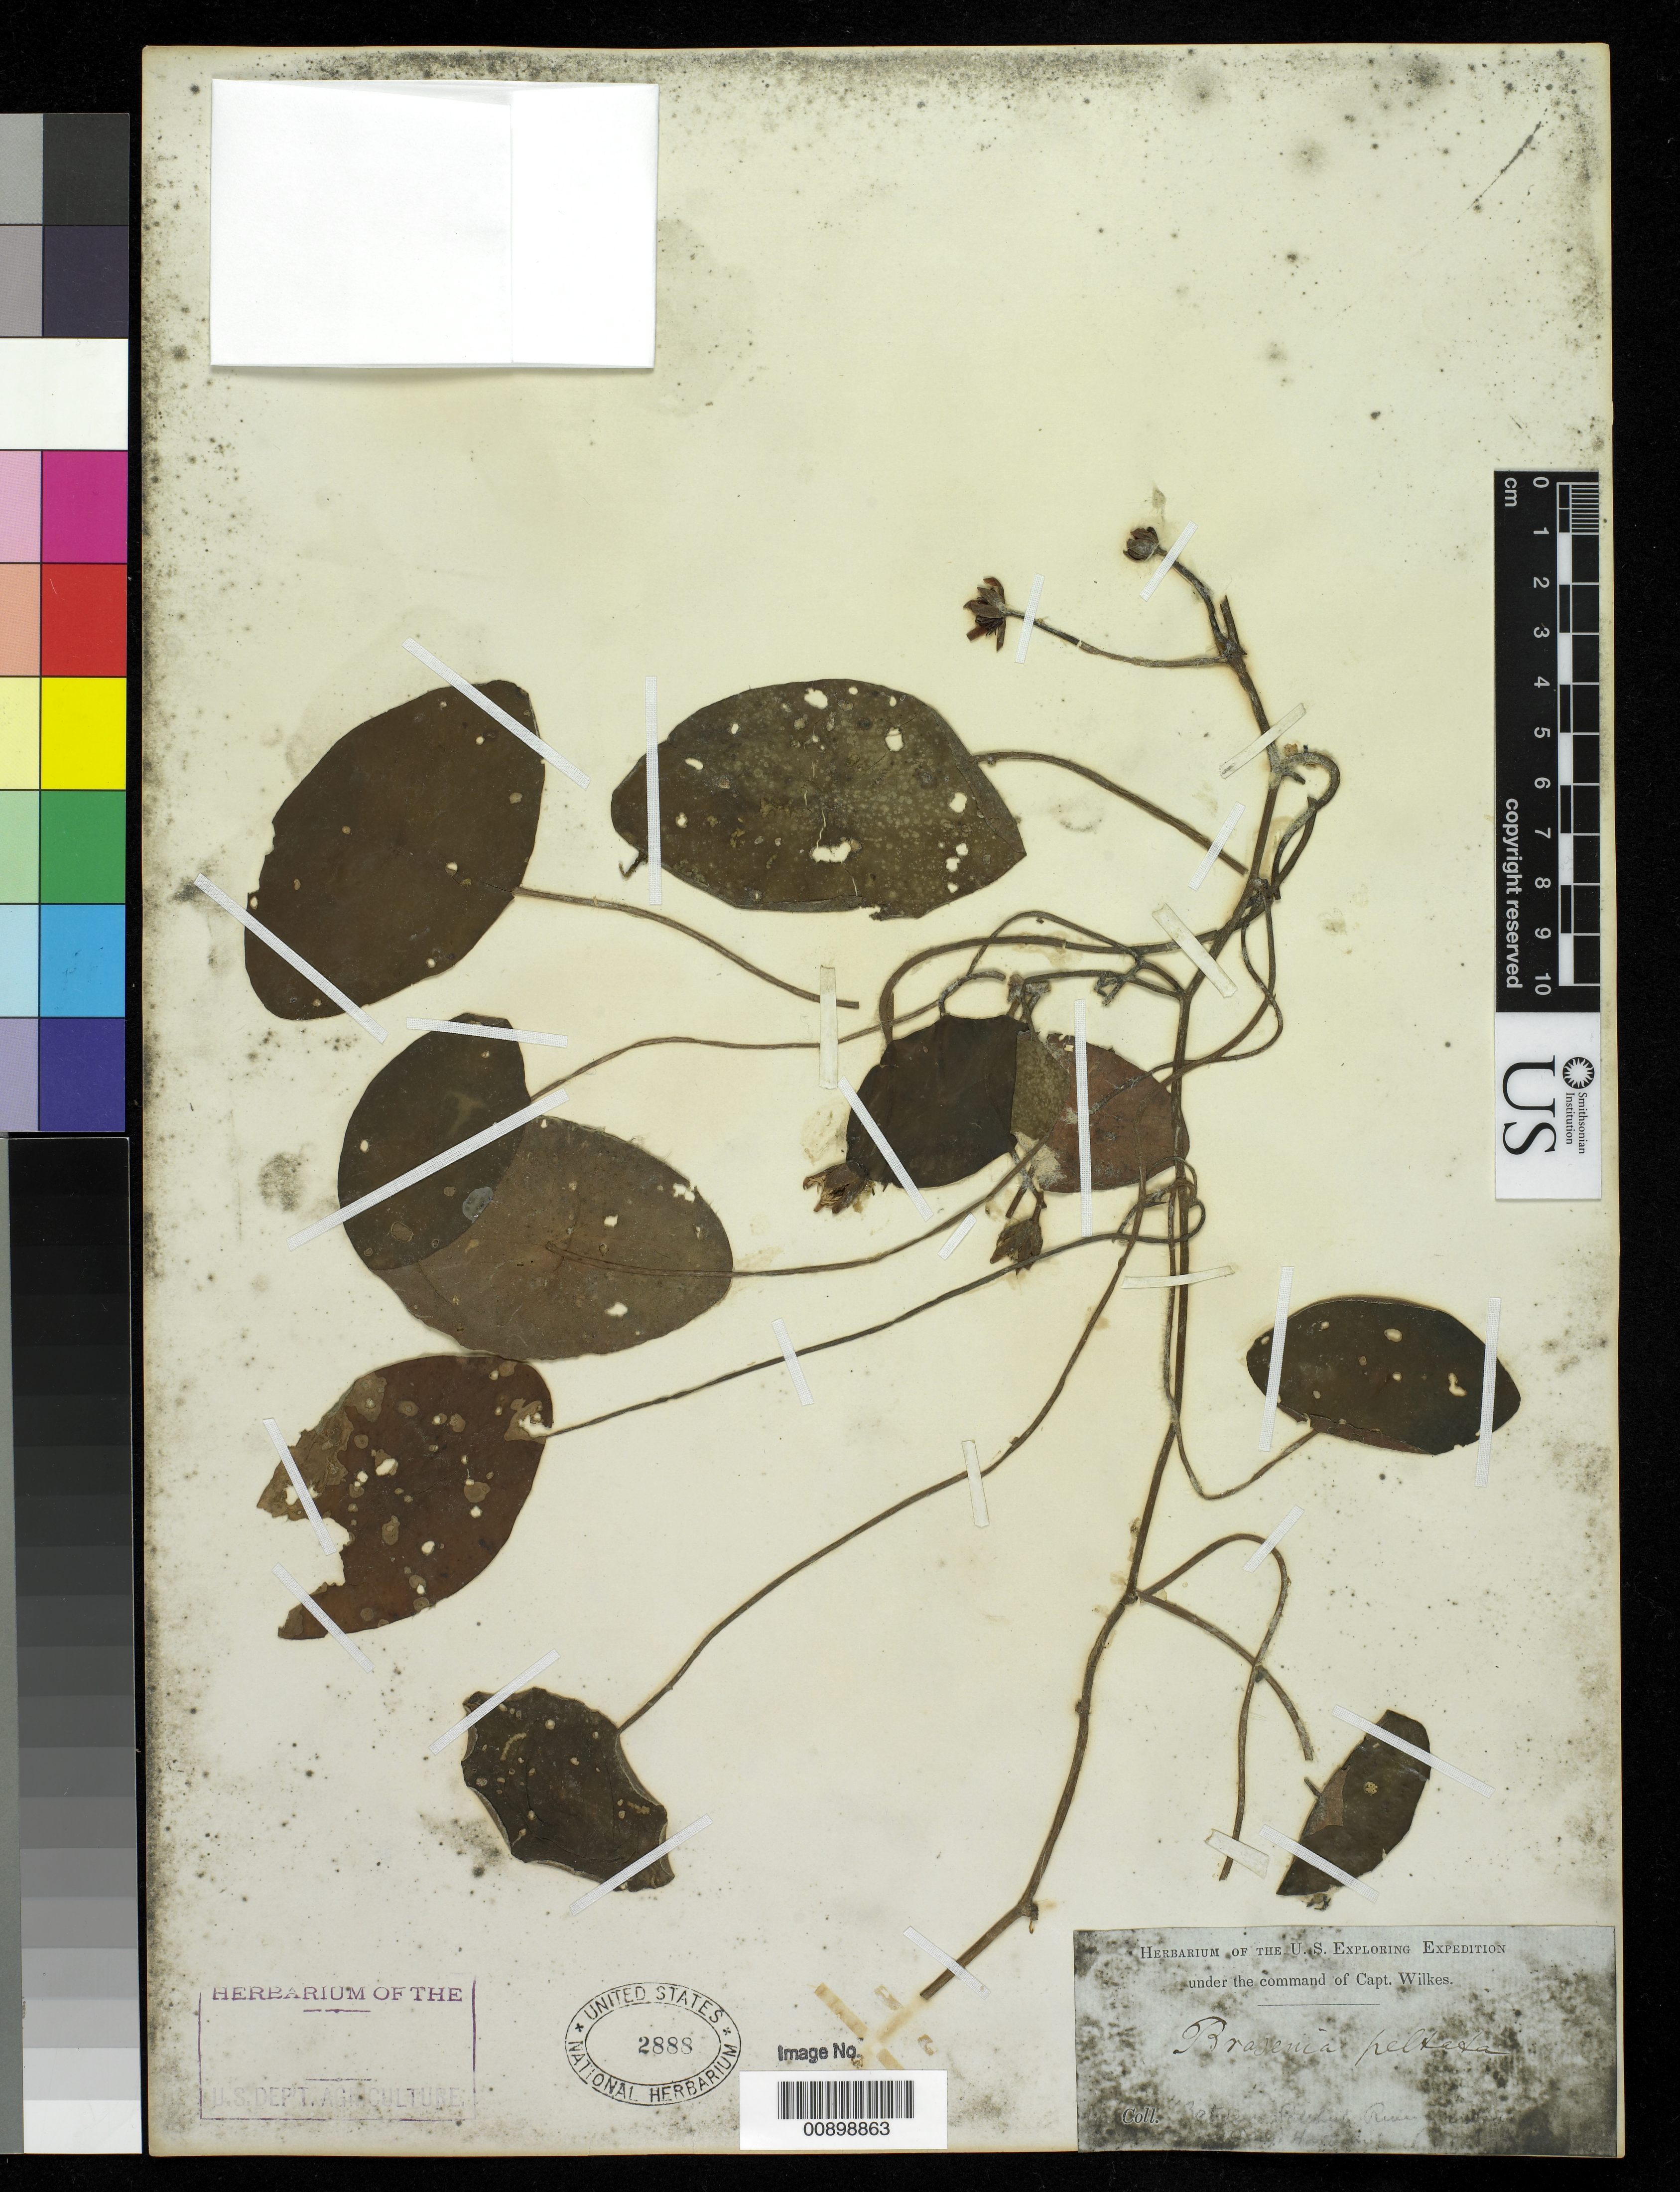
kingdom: Plantae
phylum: Tracheophyta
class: Magnoliopsida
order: Nymphaeales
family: Cabombaceae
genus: Brasenia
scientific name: Brasenia peltata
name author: Pursh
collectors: Wilkes Explor. Exped.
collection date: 1838/1842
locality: Bet. Illegible River illegible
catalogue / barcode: US 2888